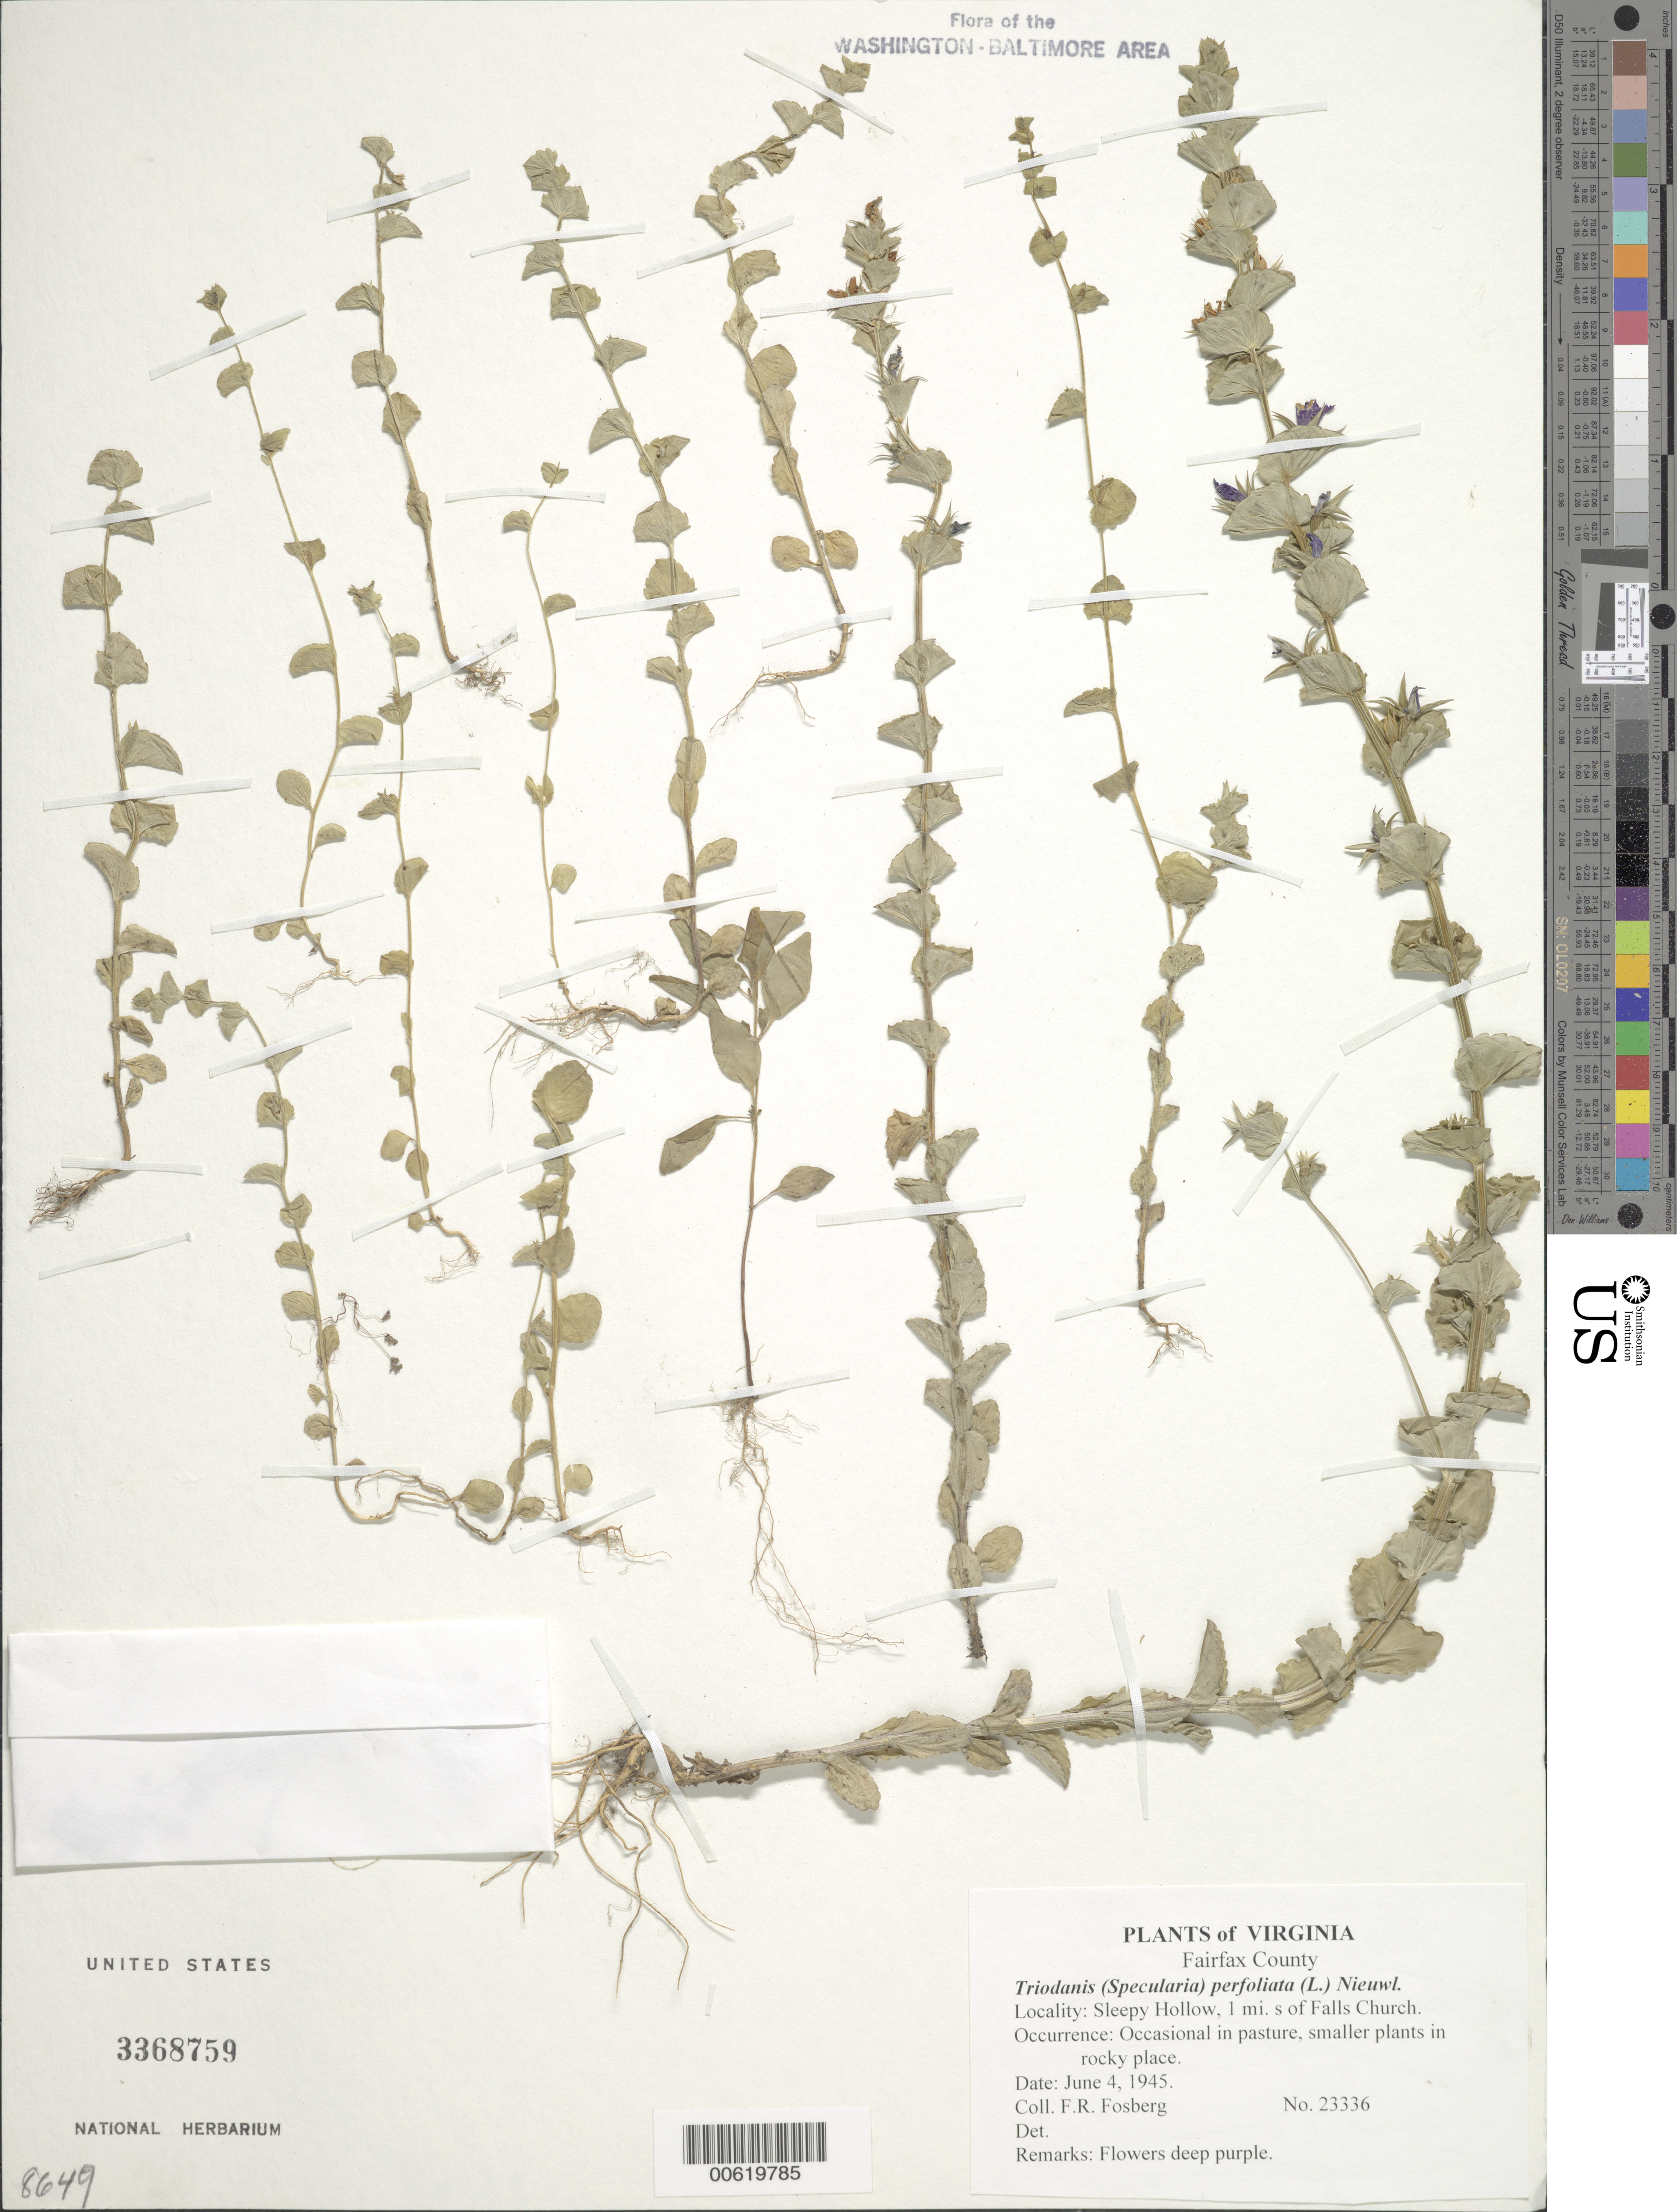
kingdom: Plantae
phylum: Tracheophyta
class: Magnoliopsida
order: Asterales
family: Campanulaceae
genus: Triodanis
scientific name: Triodanis perfoliata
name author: (L.) Nieuwl.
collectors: F. R. Fosberg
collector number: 23336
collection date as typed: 04 Jun 1945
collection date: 1945-06-04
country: United States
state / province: Virginia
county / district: Fairfax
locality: Sleepy Hollow, 1 mi. S of Falls Church.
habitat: Occasional in pasture, smaller plants in rocky place.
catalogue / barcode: US 3368759